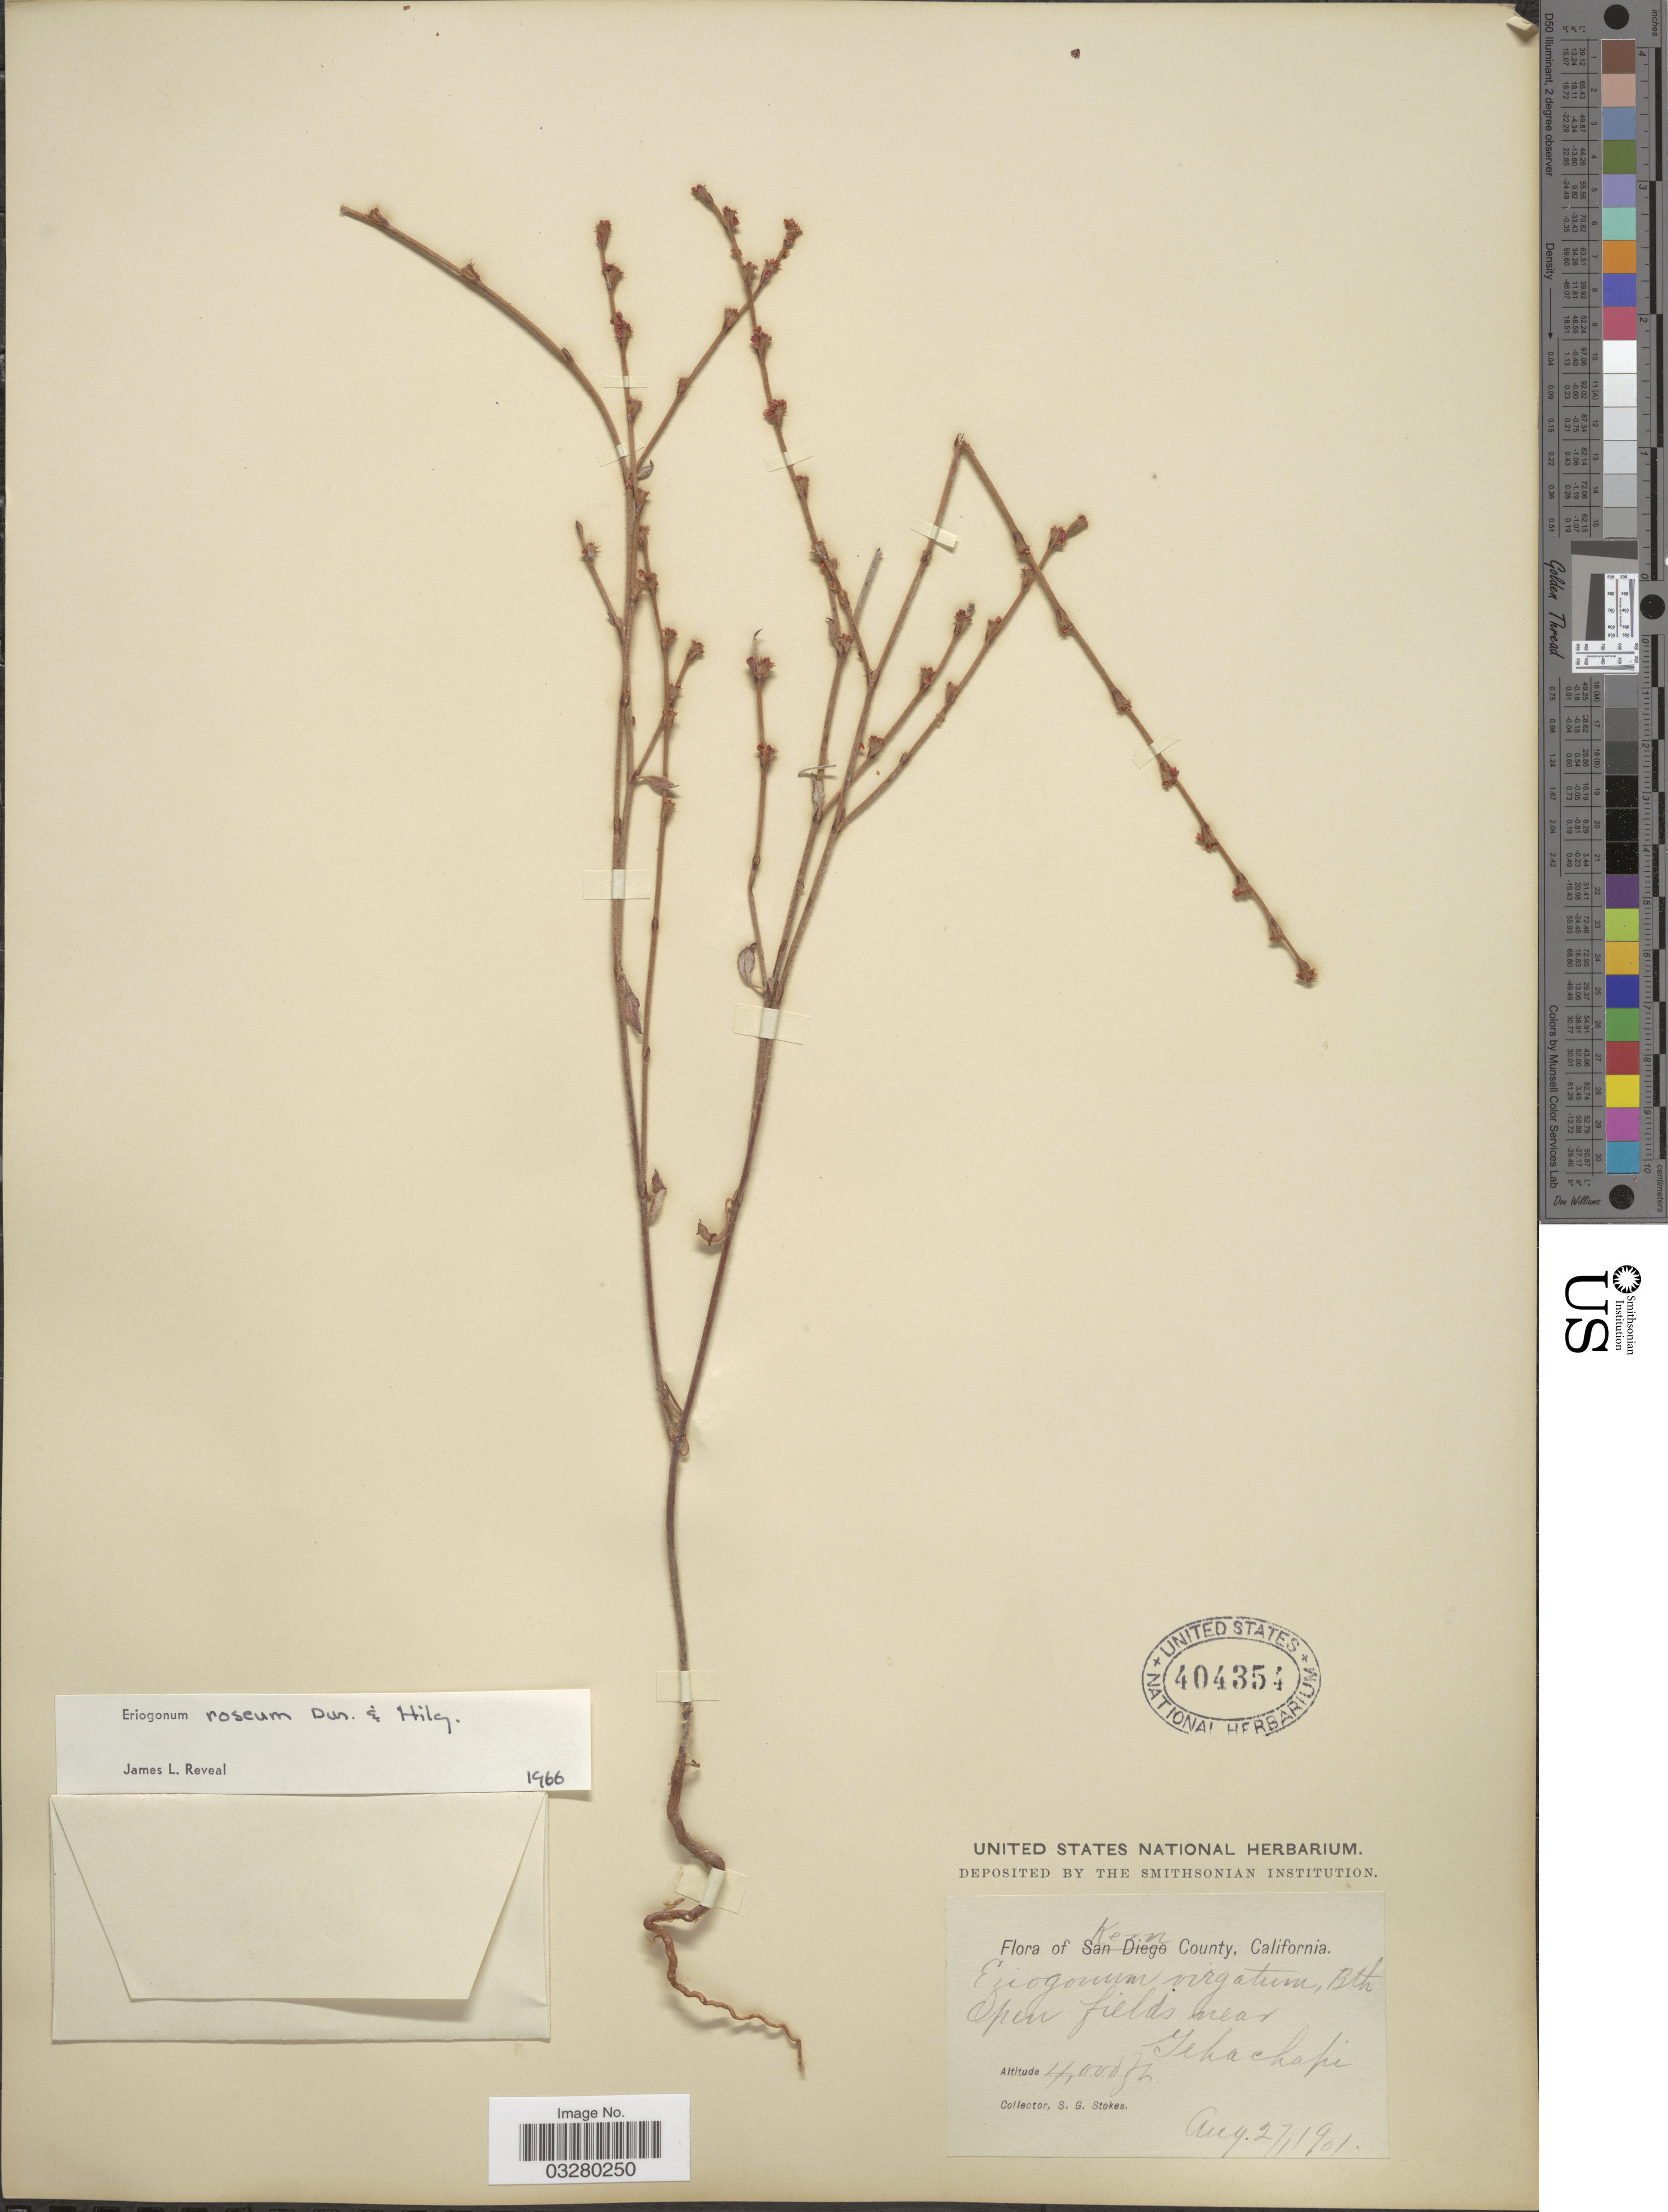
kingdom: Plantae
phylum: Tracheophyta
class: Magnoliopsida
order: Caryophyllales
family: Polygonaceae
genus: Eriogonum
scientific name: Eriogonum roseum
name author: Durand & Hilg.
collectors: S. G. Stokes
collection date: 1901-08-27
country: United States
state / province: California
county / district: Kern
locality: Kern County. Open fields near Tehachapi.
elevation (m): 1219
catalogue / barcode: US 404354